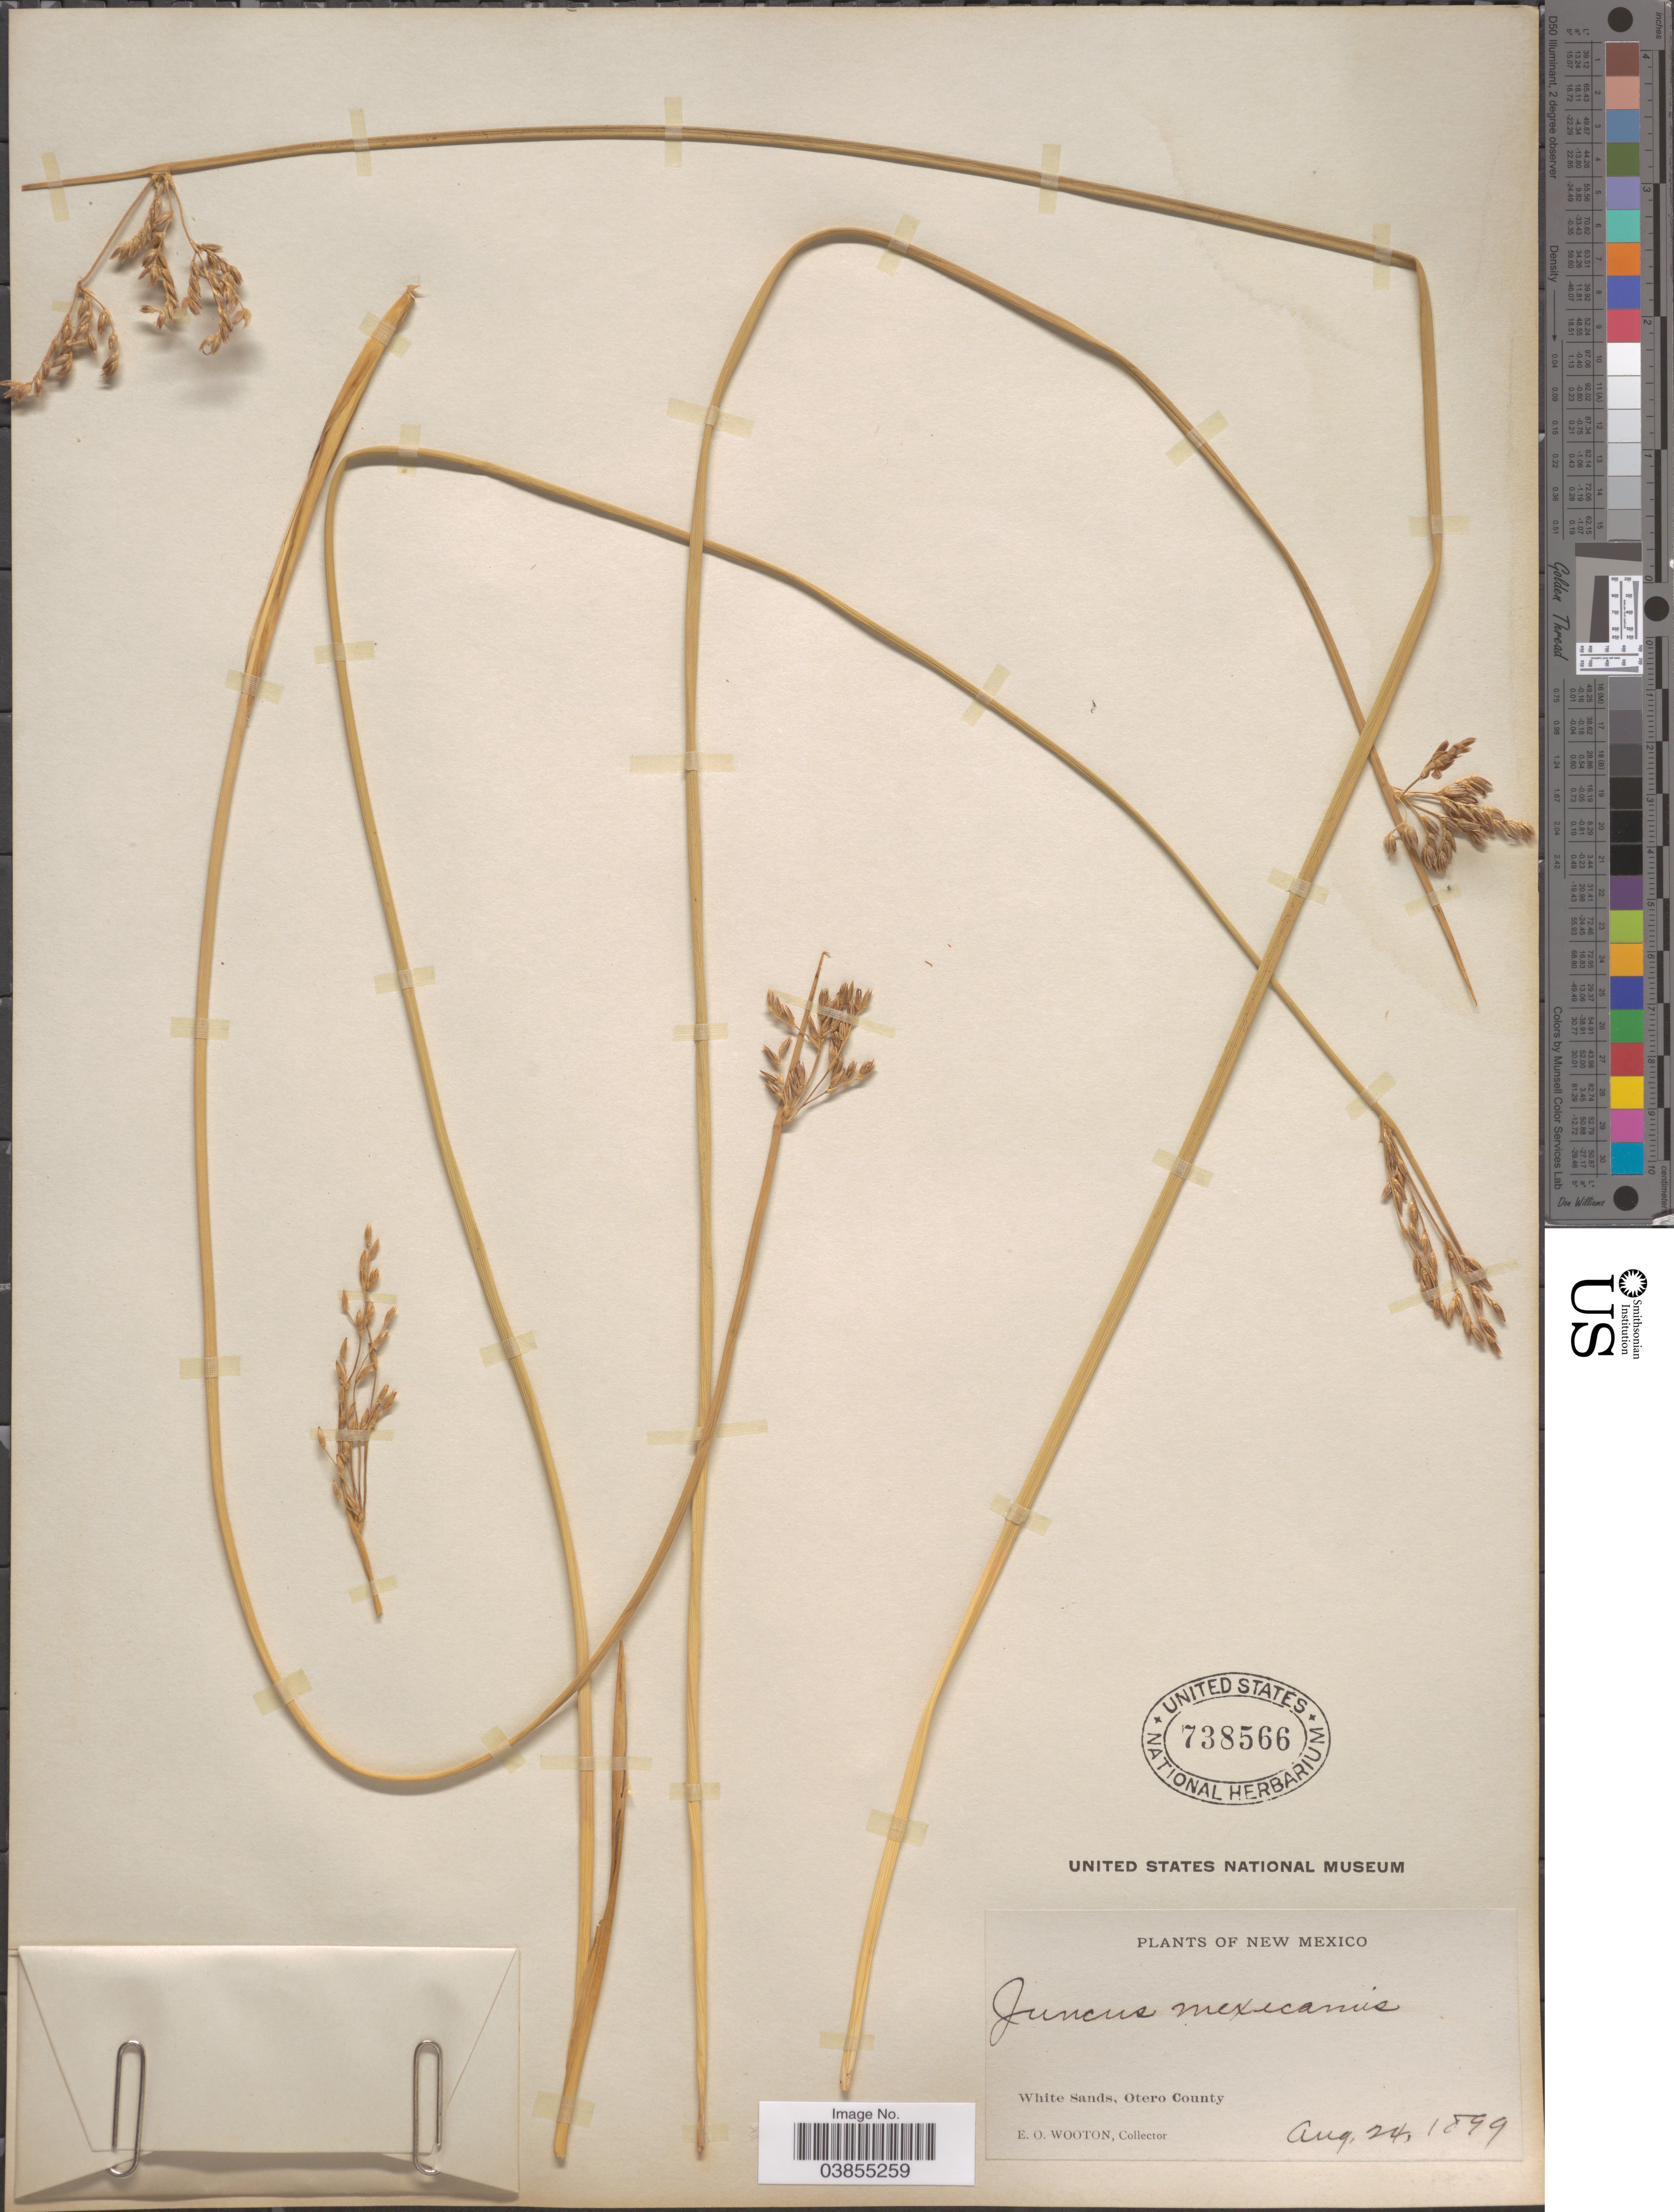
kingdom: Plantae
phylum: Tracheophyta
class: Liliopsida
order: Poales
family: Juncaceae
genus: Juncus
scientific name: Juncus mexicanus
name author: Willd. ex Schult. & Schult. f.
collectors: E. O. Wooton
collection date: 1899-08-24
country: United States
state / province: New Mexico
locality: White Sands, Otero County.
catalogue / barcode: US 738566